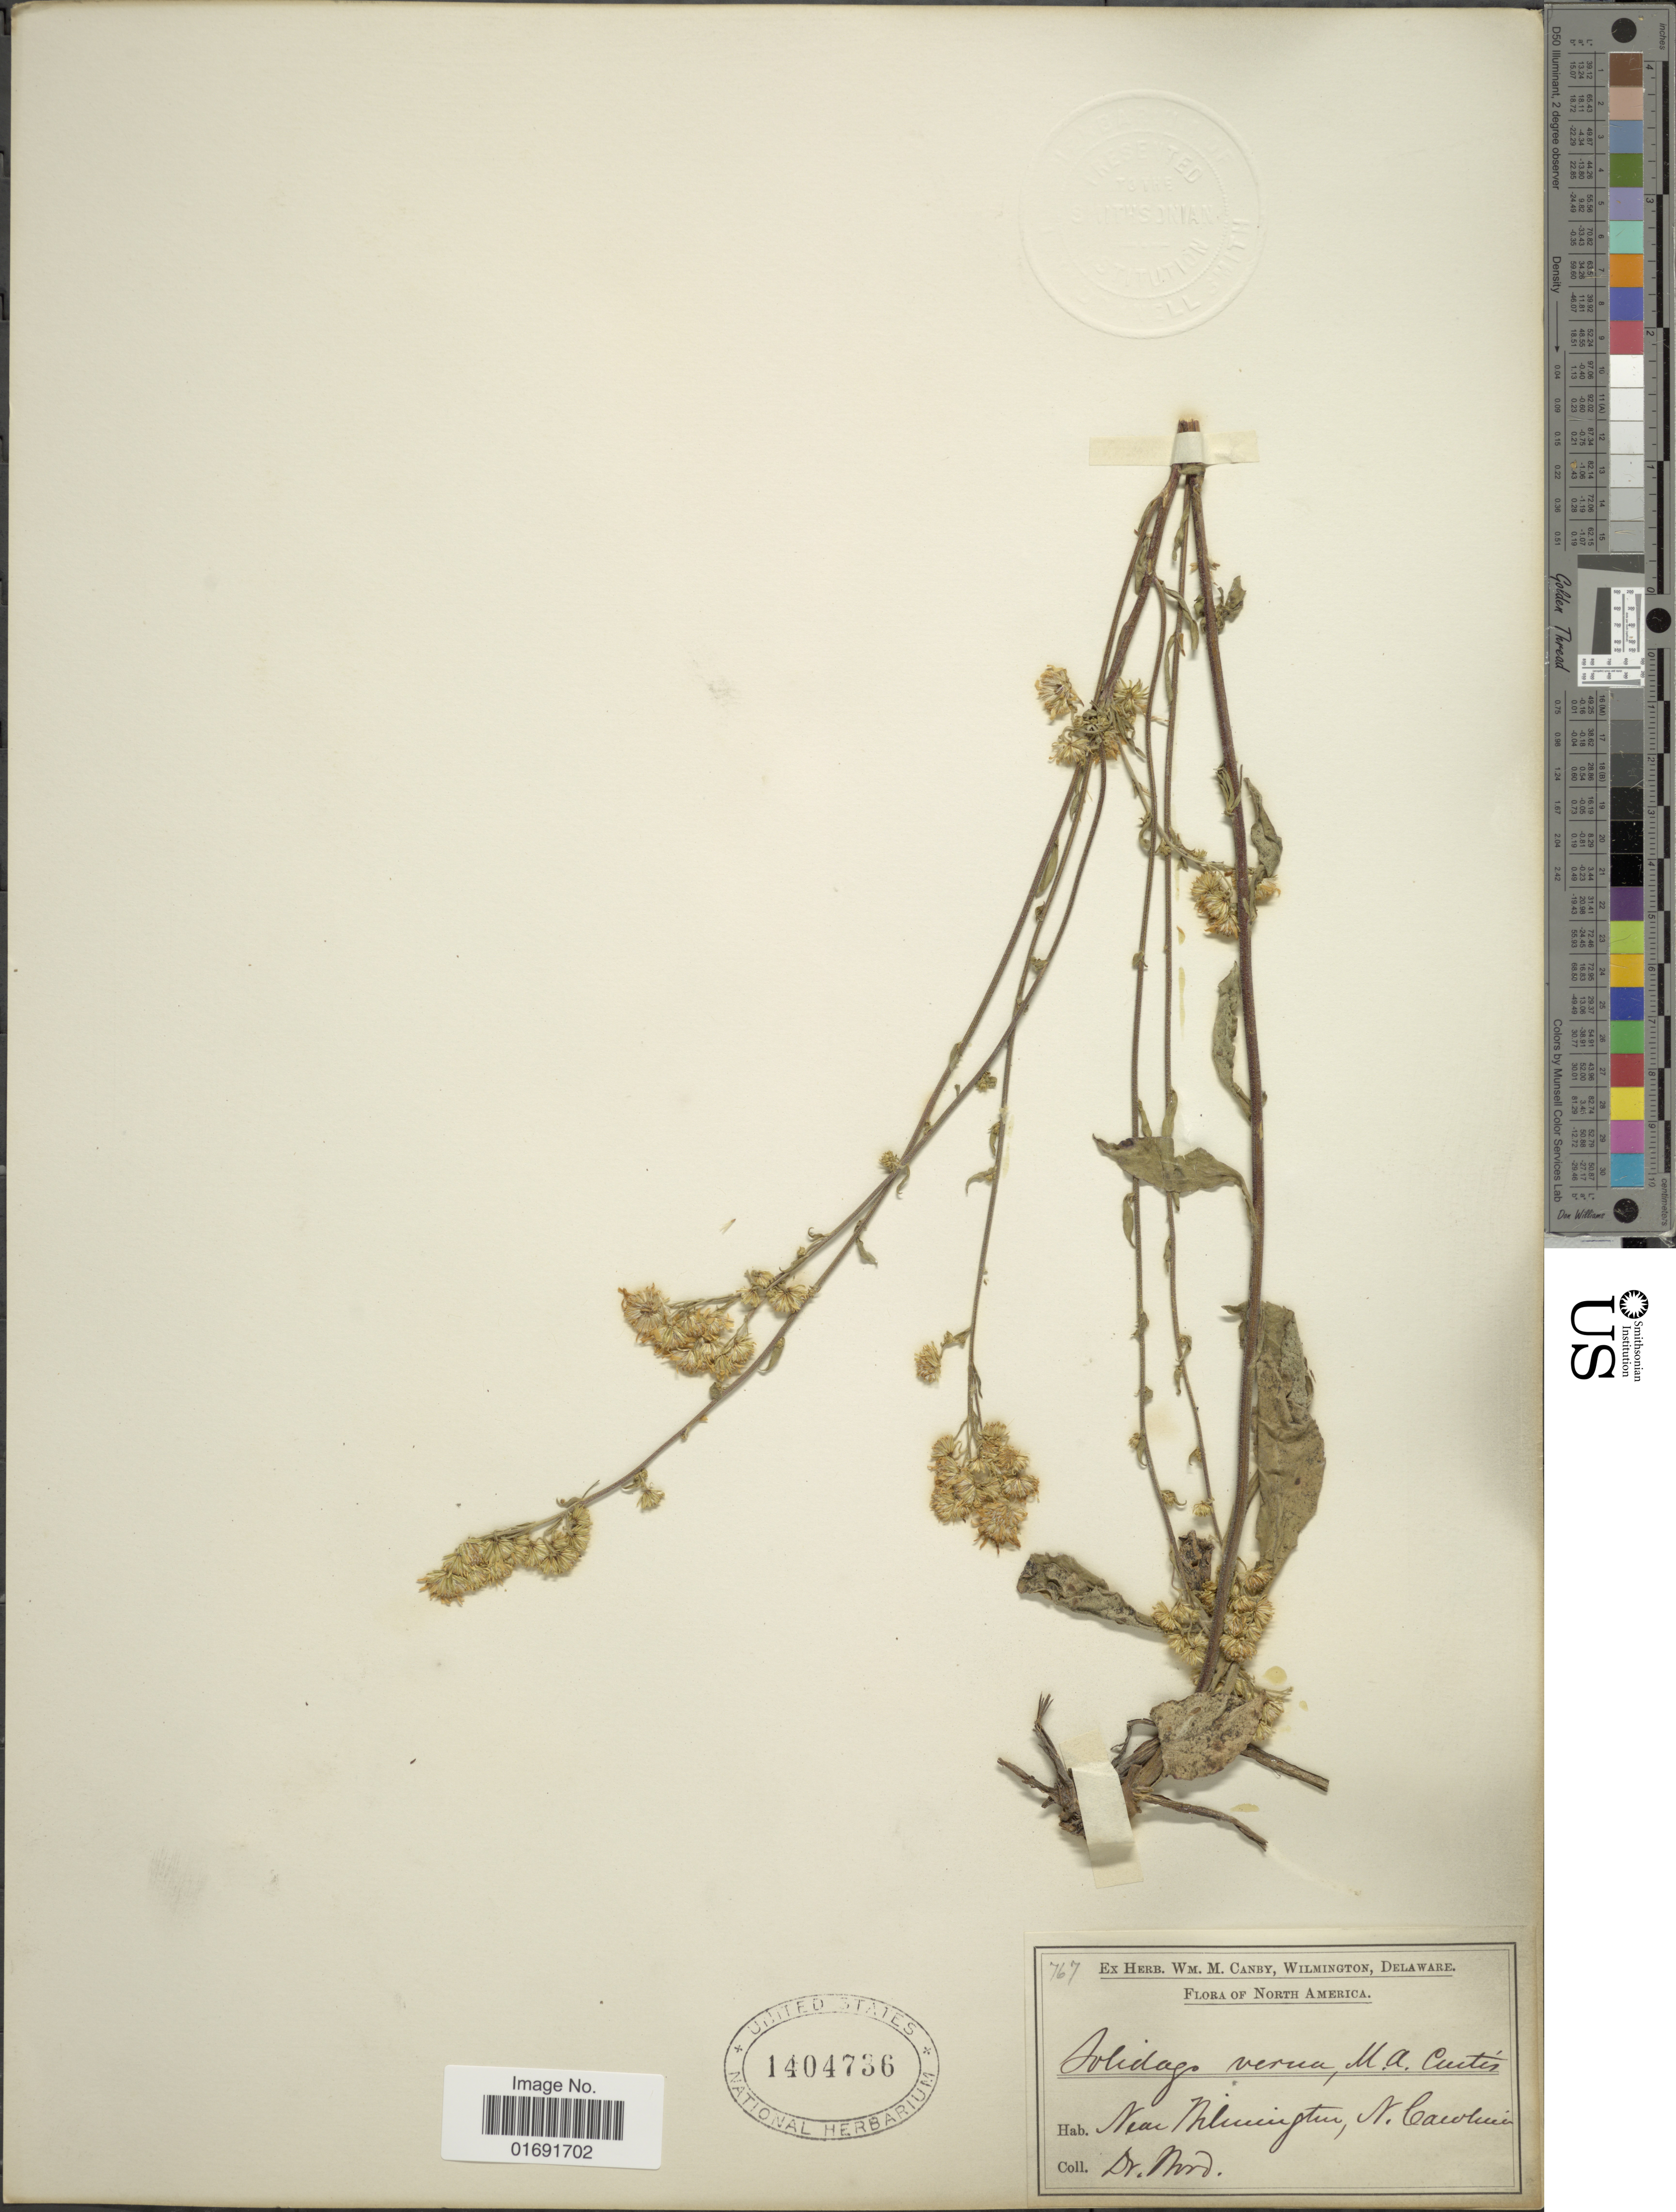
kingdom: Plantae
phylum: Tracheophyta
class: Magnoliopsida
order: Asterales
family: Asteraceae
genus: Solidago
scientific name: Solidago verna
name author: M.A. Curtis ex Torr. & A. Gray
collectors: Wood.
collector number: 767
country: United States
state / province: North Carolina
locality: North America, Near Wilmington, N. Carolina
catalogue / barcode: US 1404736